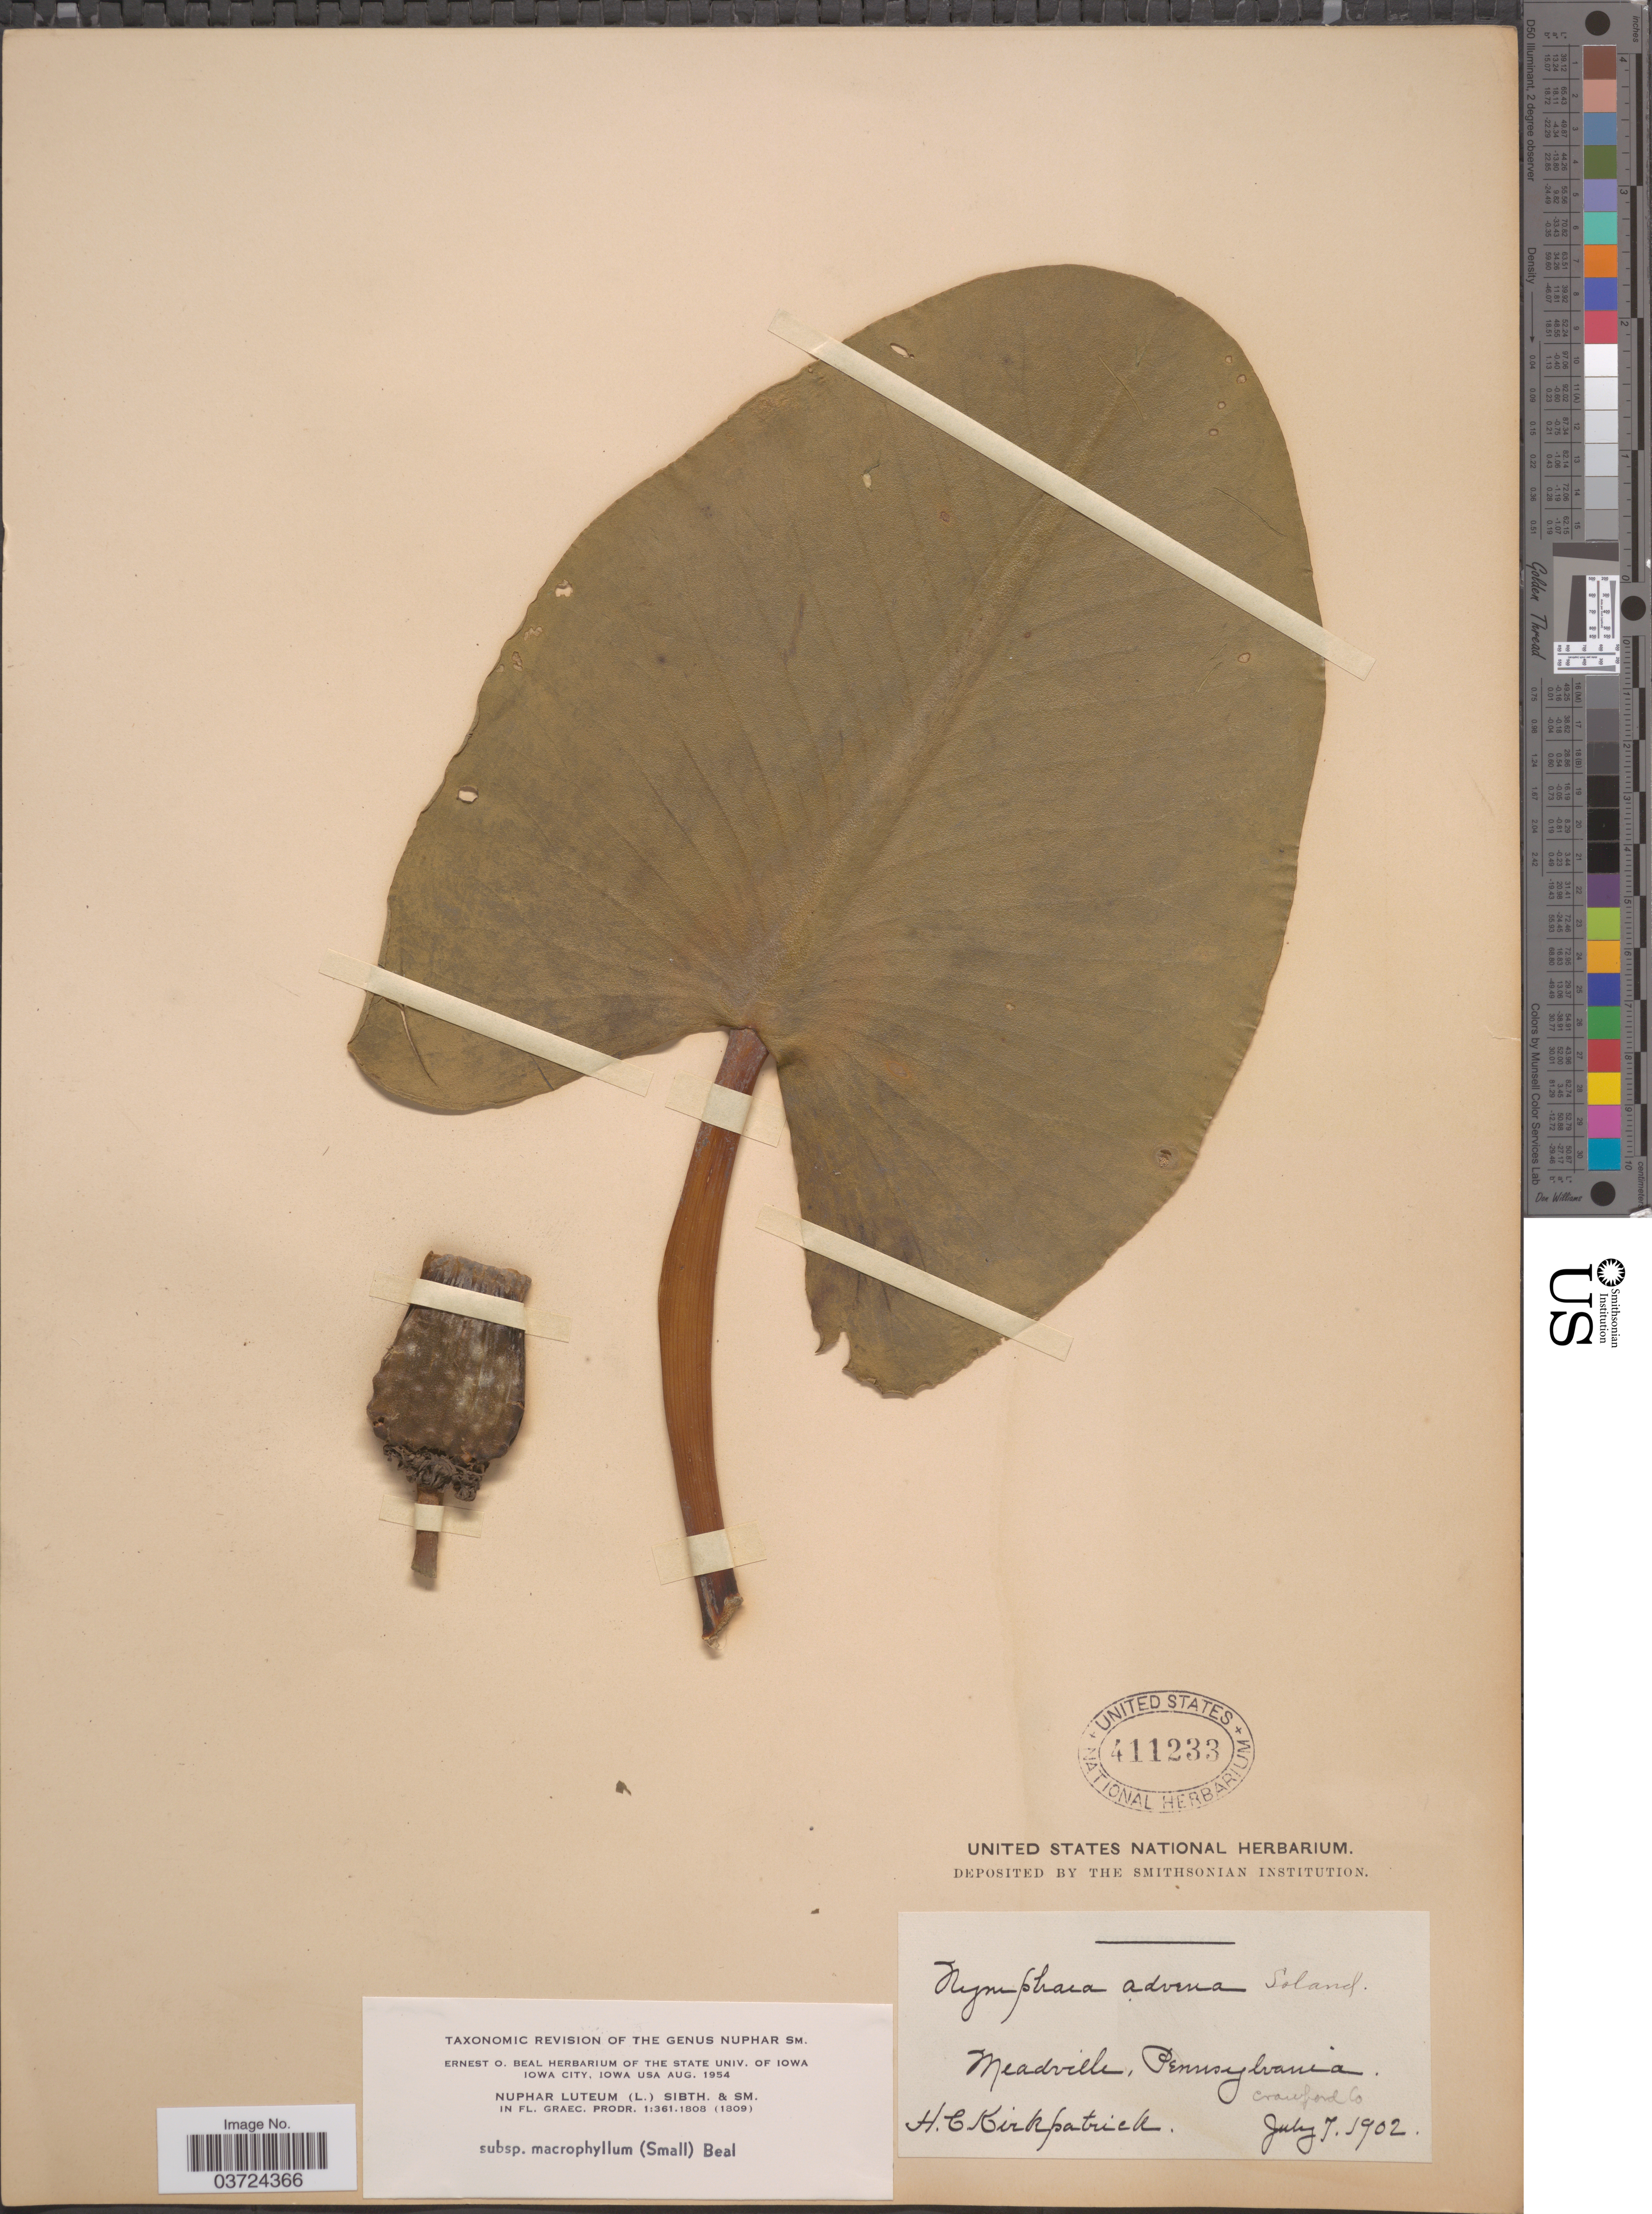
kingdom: Plantae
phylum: Tracheophyta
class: Magnoliopsida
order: Nymphaeales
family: Nymphaeaceae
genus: Nuphar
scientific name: Nuphar advena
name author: (Aiton) W.T. Aiton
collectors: H. Kirkpatrick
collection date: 1902-07-07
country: United States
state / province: Pennsylvania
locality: Meadville. Crawford Co.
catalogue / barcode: US 411233